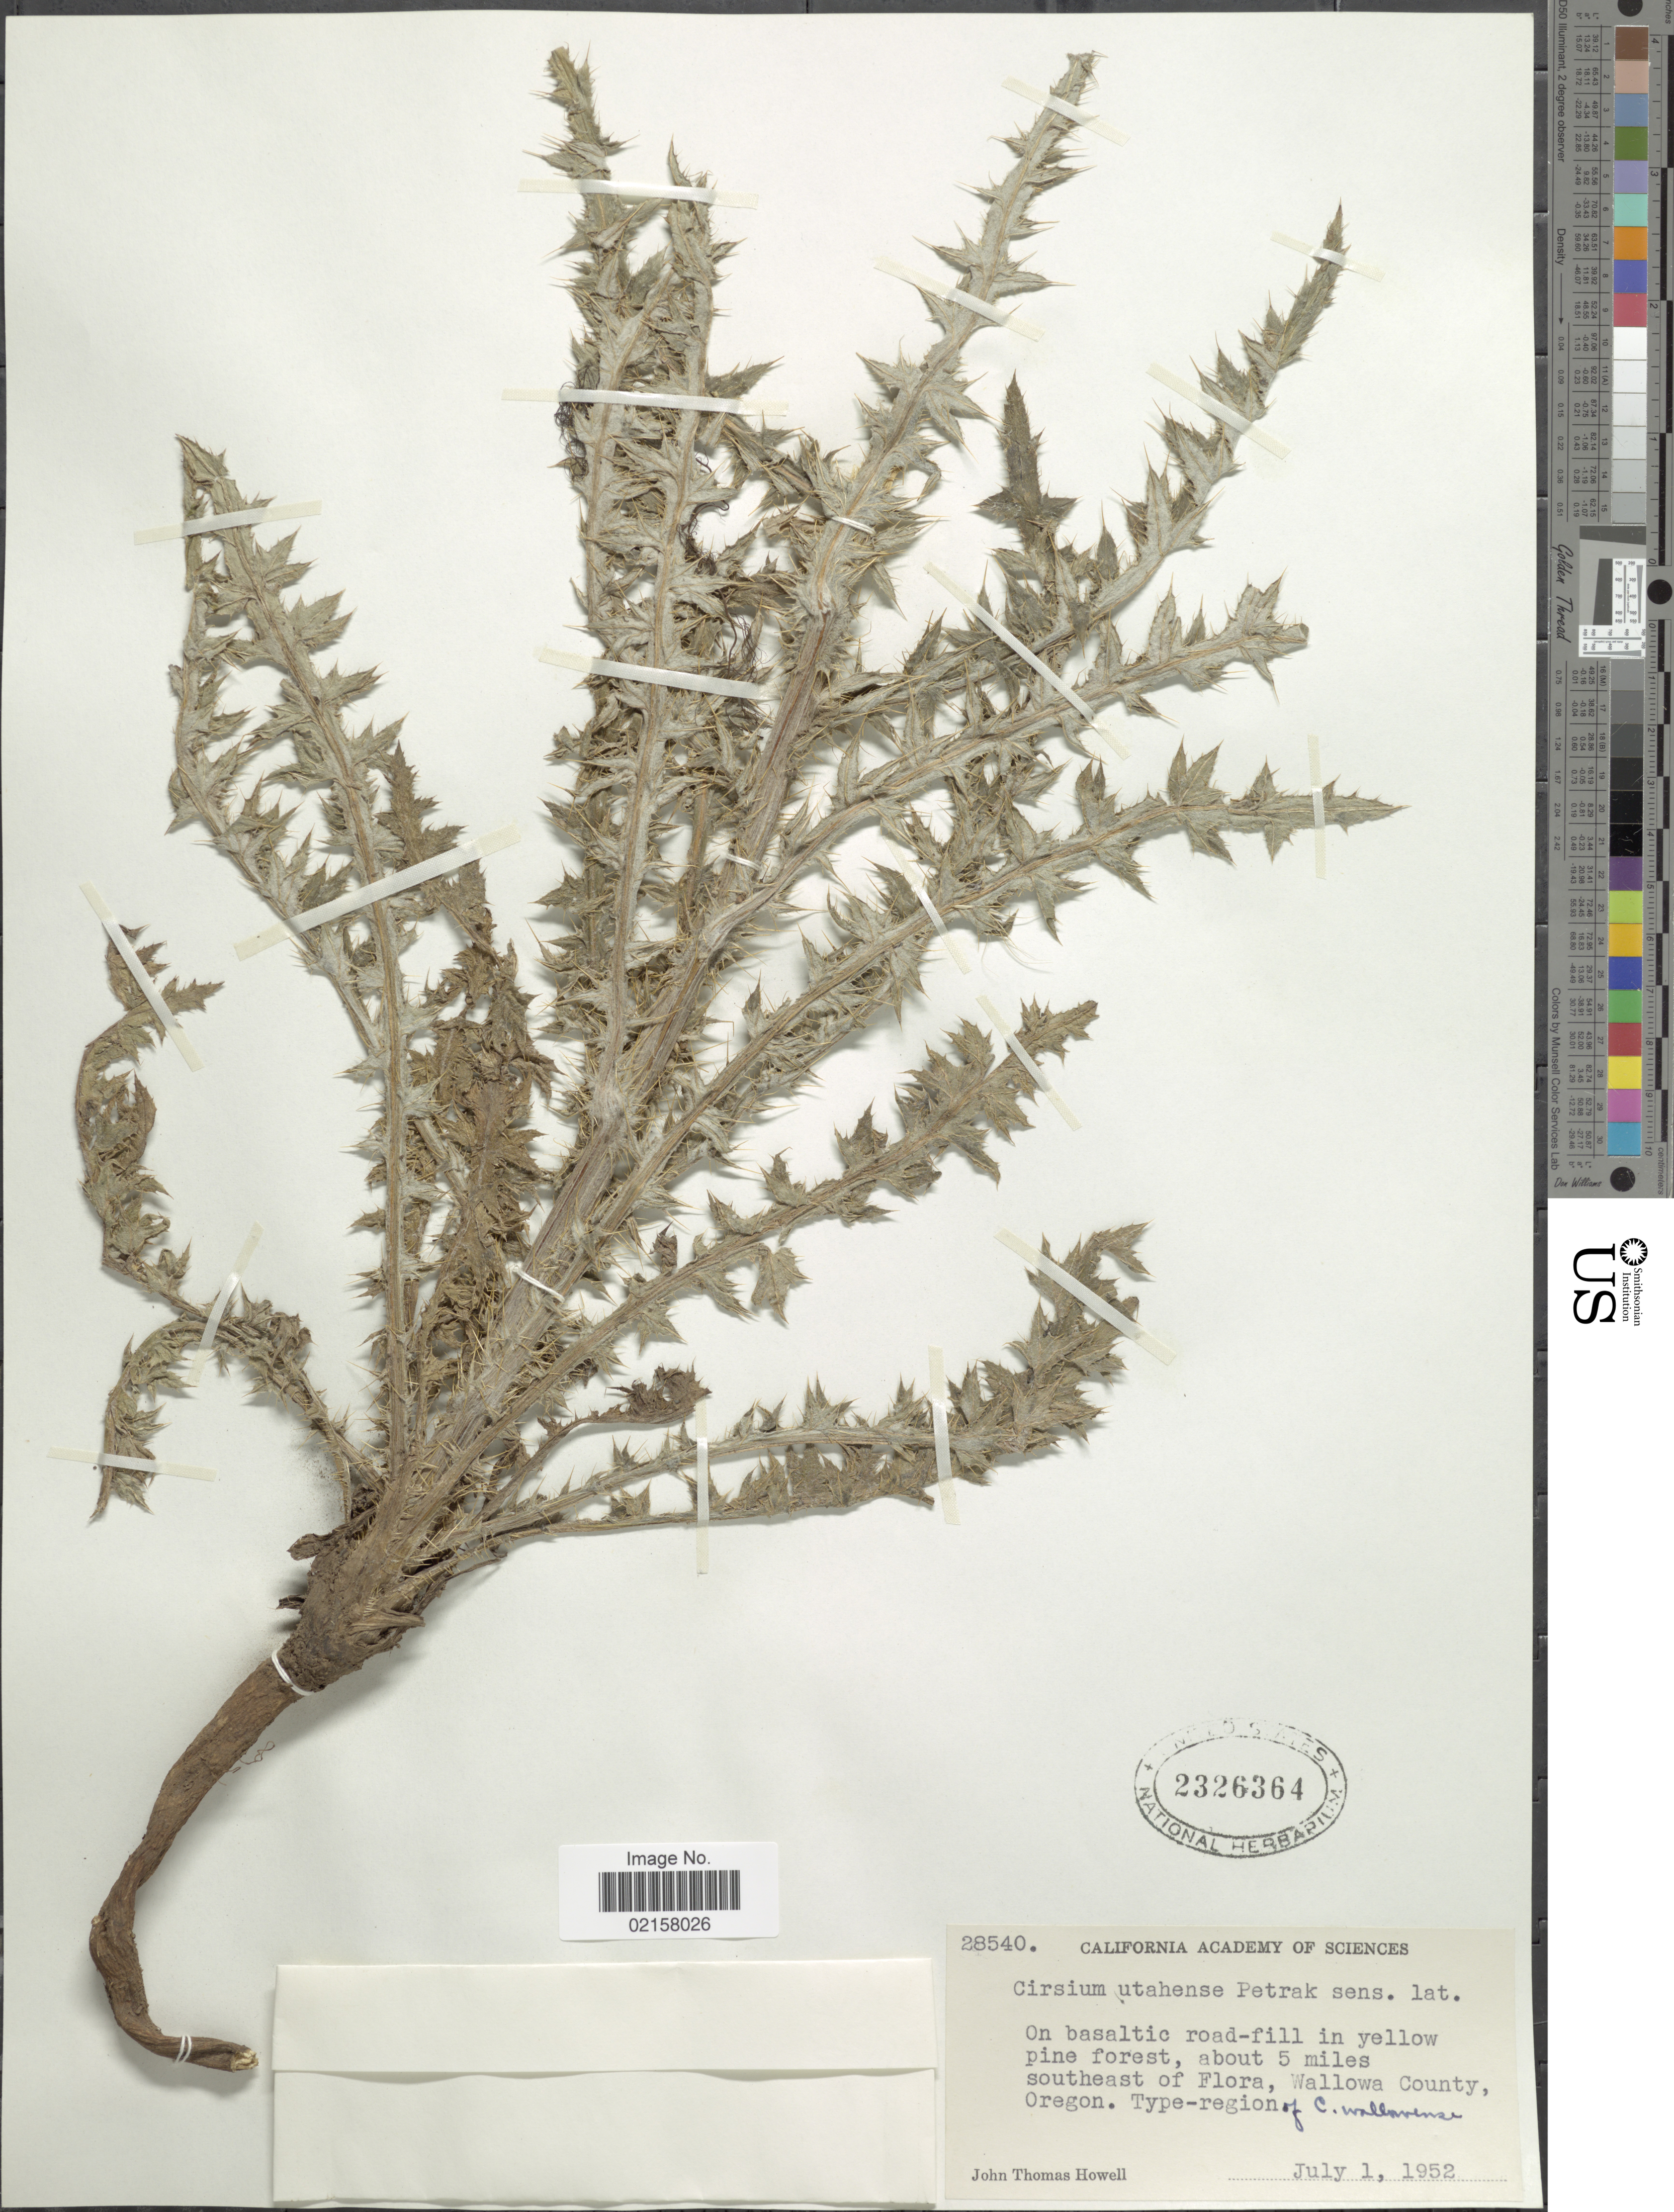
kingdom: Plantae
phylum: Tracheophyta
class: Magnoliopsida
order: Asterales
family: Asteraceae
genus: Cirsium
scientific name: Cirsium neomexicanum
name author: A. Gray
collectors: J. T. Howell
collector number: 28540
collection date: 1952-07-01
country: United States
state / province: Oregon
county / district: Wallowa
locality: On basaltic road-fill in yellow pine forest, about 5 miles southeast of Flora, Wallowa County, Type-region of C. wallowense.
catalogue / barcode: US 2326364